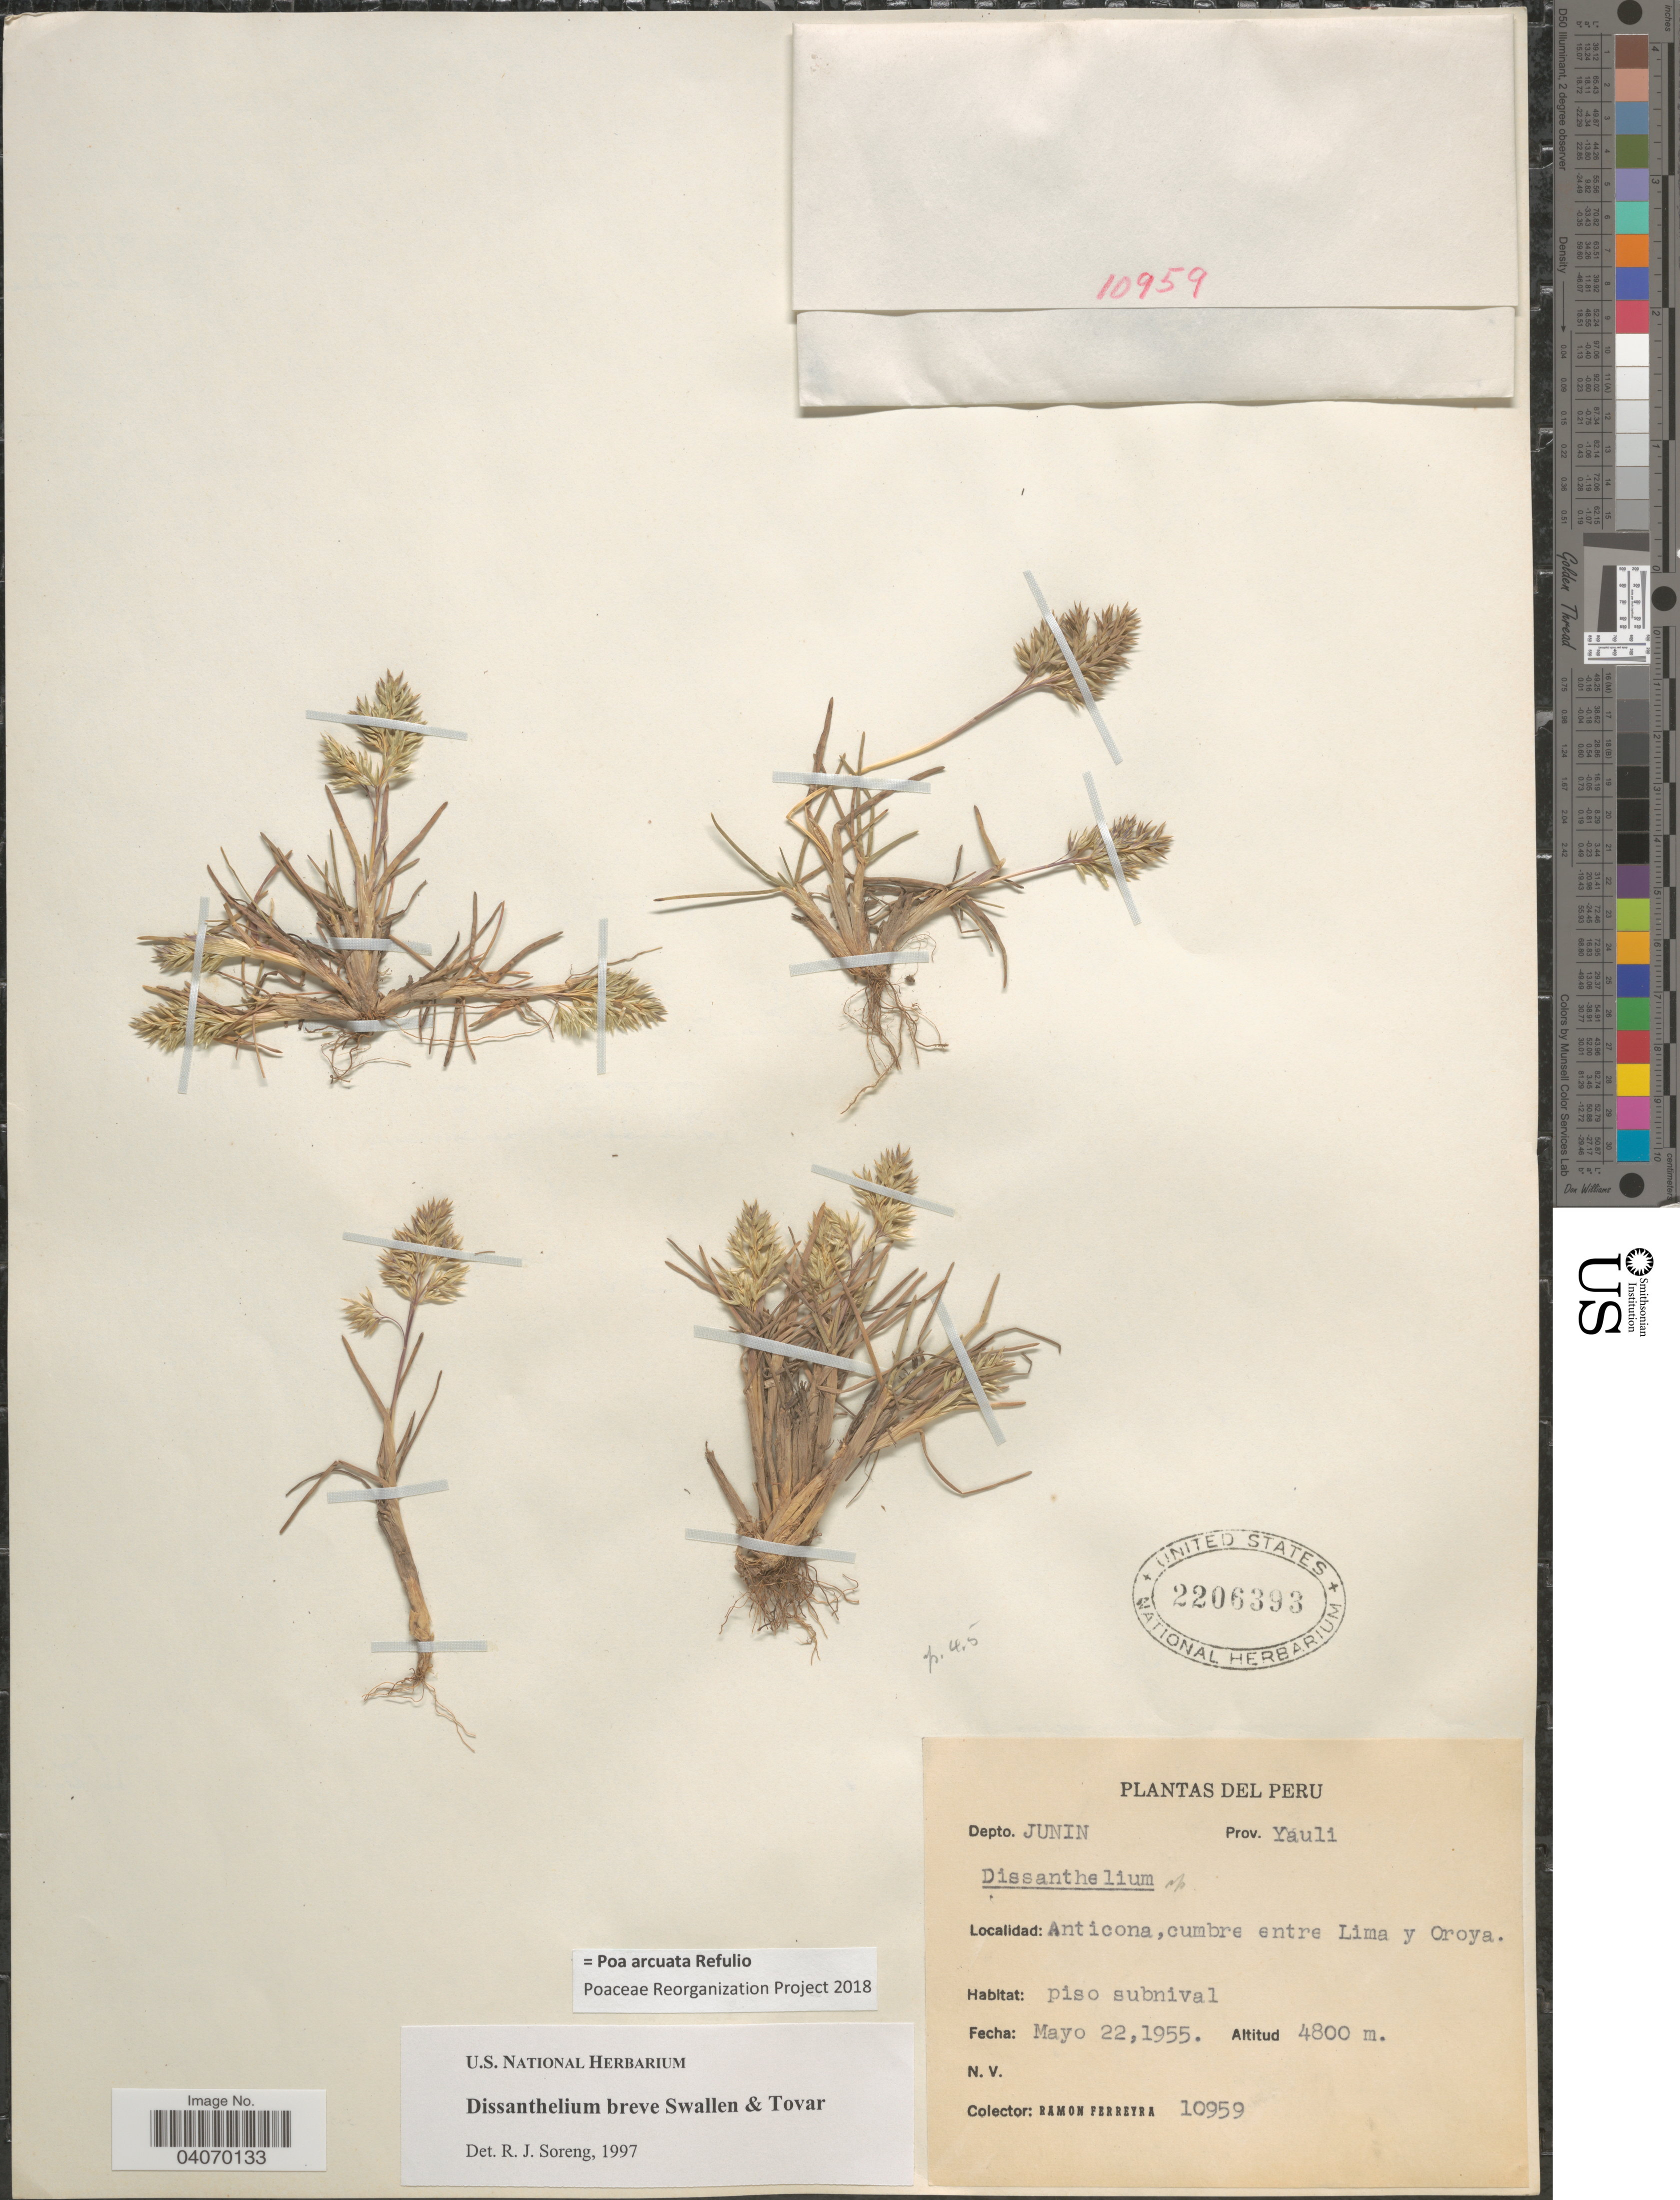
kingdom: Plantae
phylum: Tracheophyta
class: Liliopsida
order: Poales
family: Poaceae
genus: Poa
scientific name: Poa arcuata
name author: Refulio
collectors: R. A. Ferreyra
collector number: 10959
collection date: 1955-05-22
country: Peru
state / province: Junín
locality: Depto. Junin. Prov. Yauli. Anticona, cumbre entre Lima y Oroya. Piso subnival.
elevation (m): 4800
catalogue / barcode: US 2206393